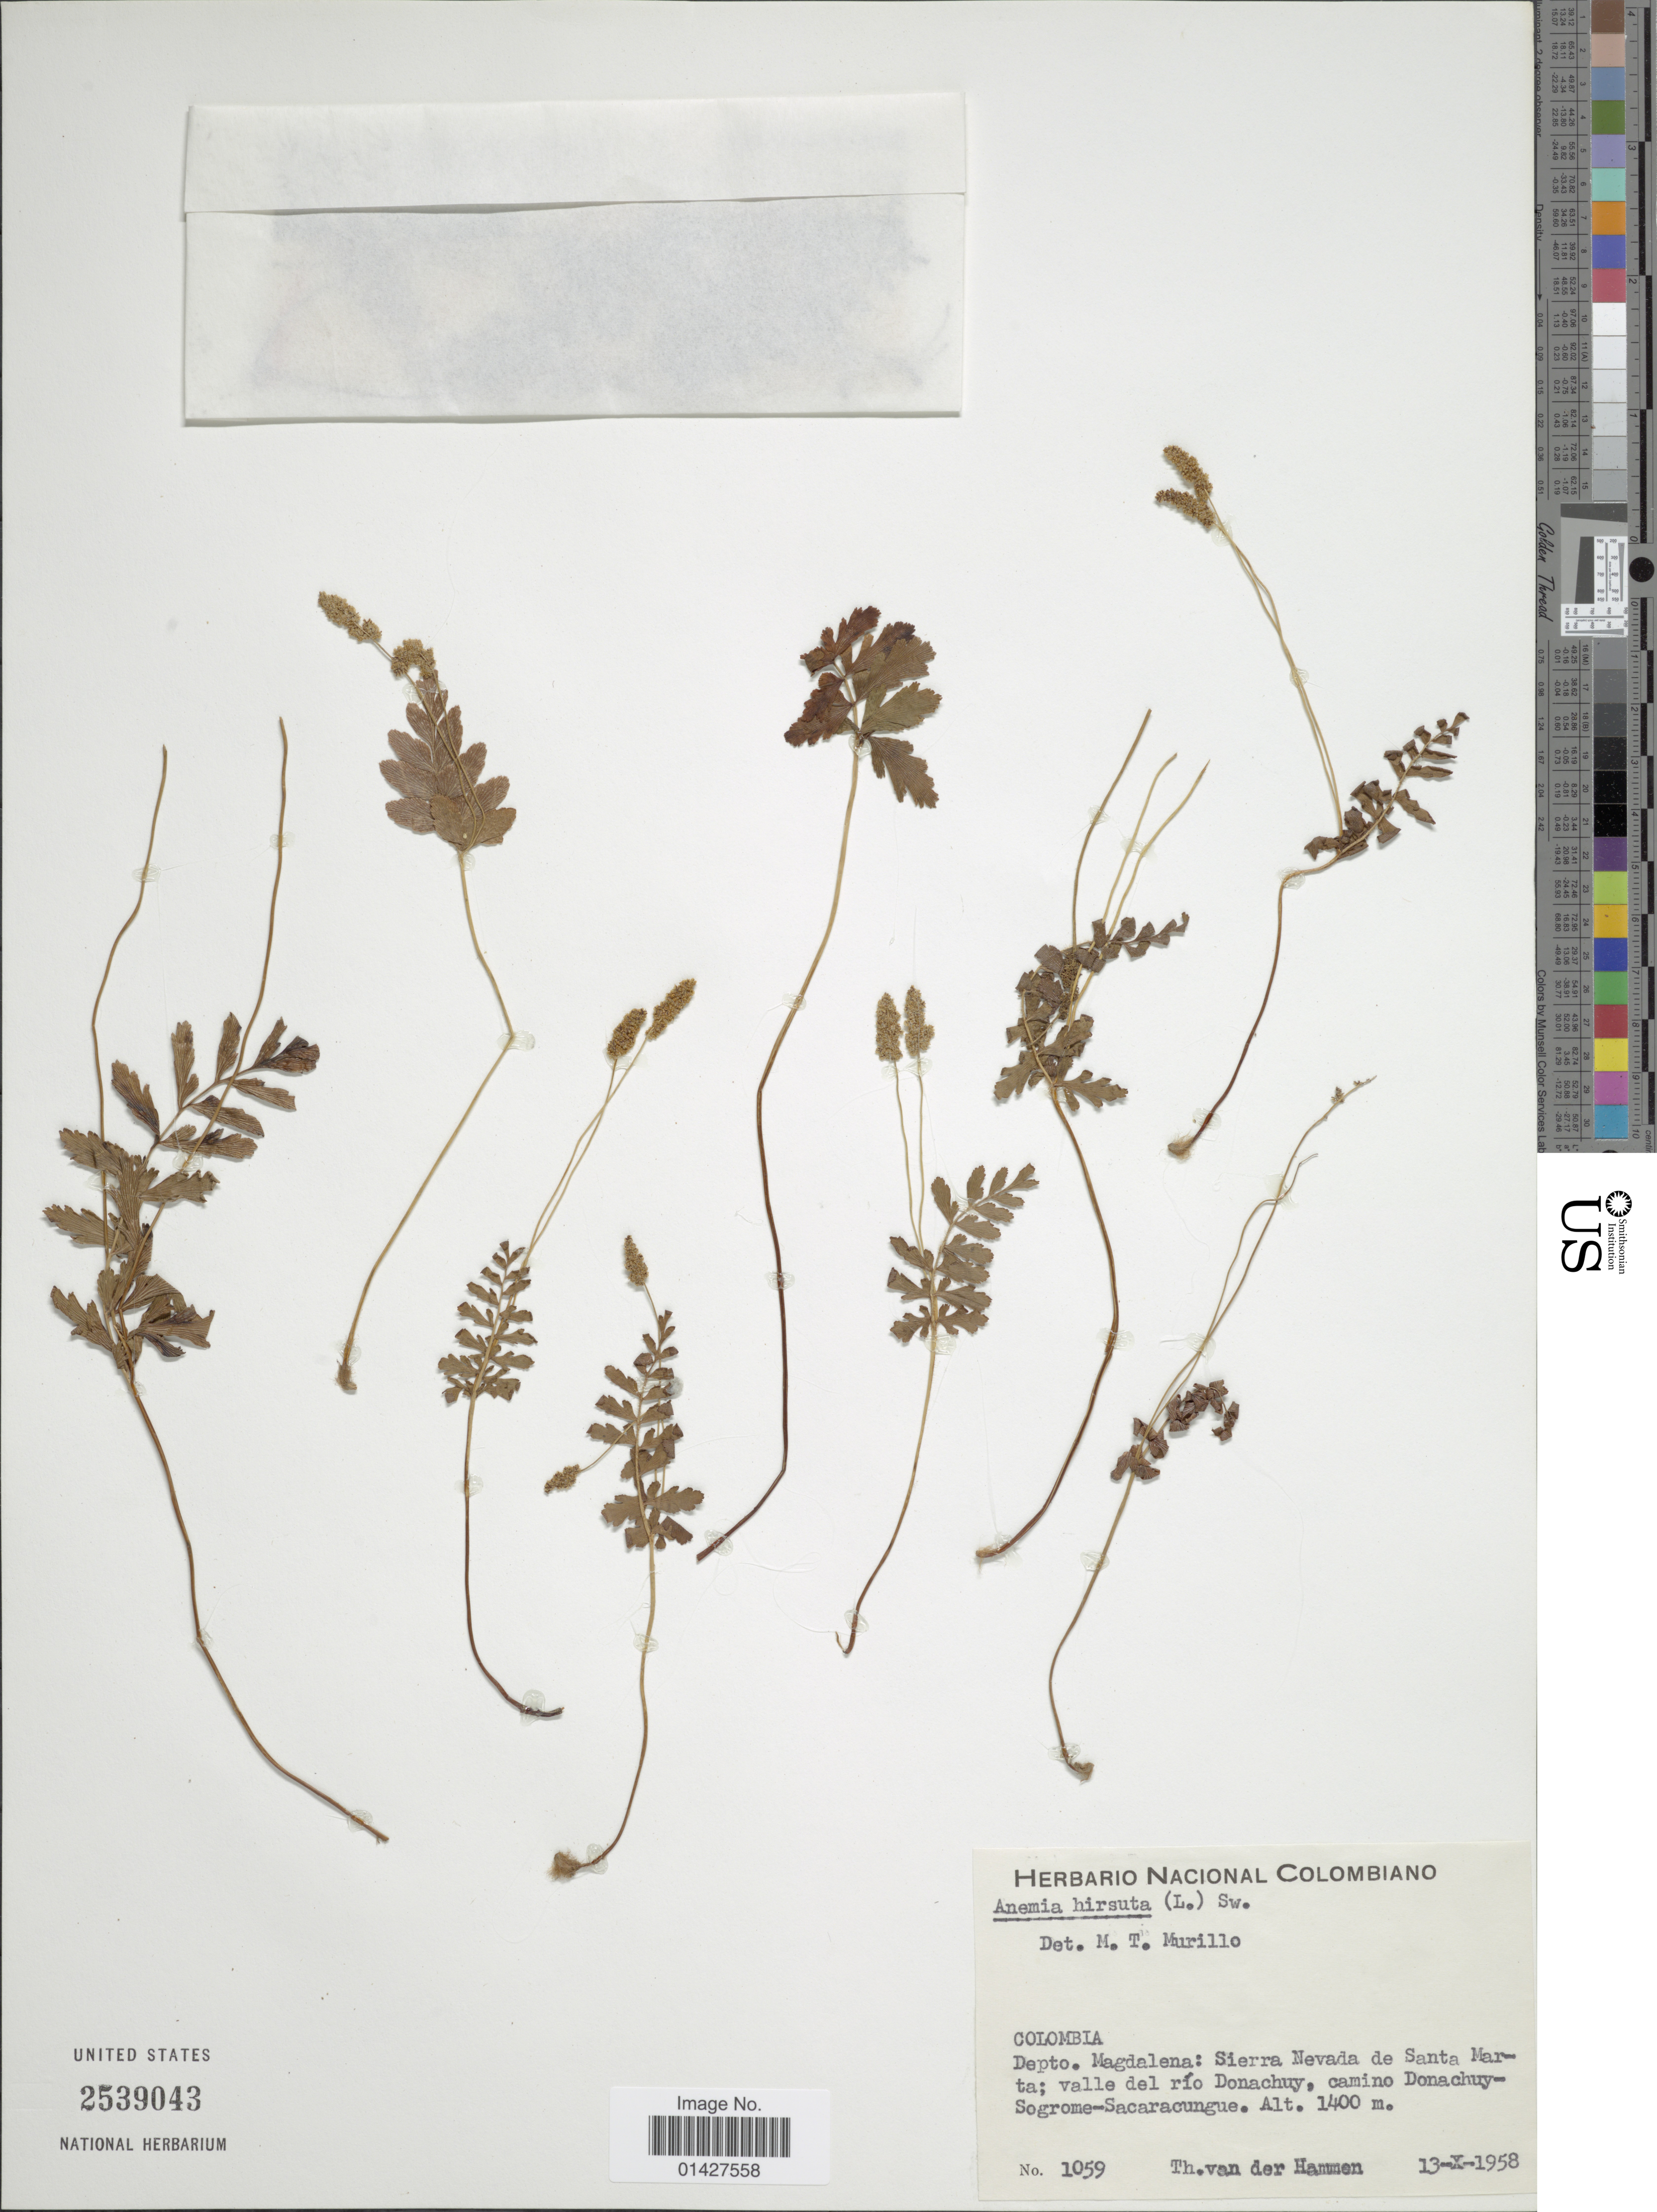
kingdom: Plantae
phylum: Tracheophyta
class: Polypodiopsida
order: Schizaeales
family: Anemiaceae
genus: Anemia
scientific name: Anemia hirsuta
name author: (L.) Sw.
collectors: T. Hammen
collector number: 1059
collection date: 1958-10-13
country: Colombia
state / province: Magdalena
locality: Sierra Nevada de Santa Marta,; valle del río Donachuy, camino Donachuy-Sogrome-Sacaracungue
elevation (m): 1400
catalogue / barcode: US 2539043